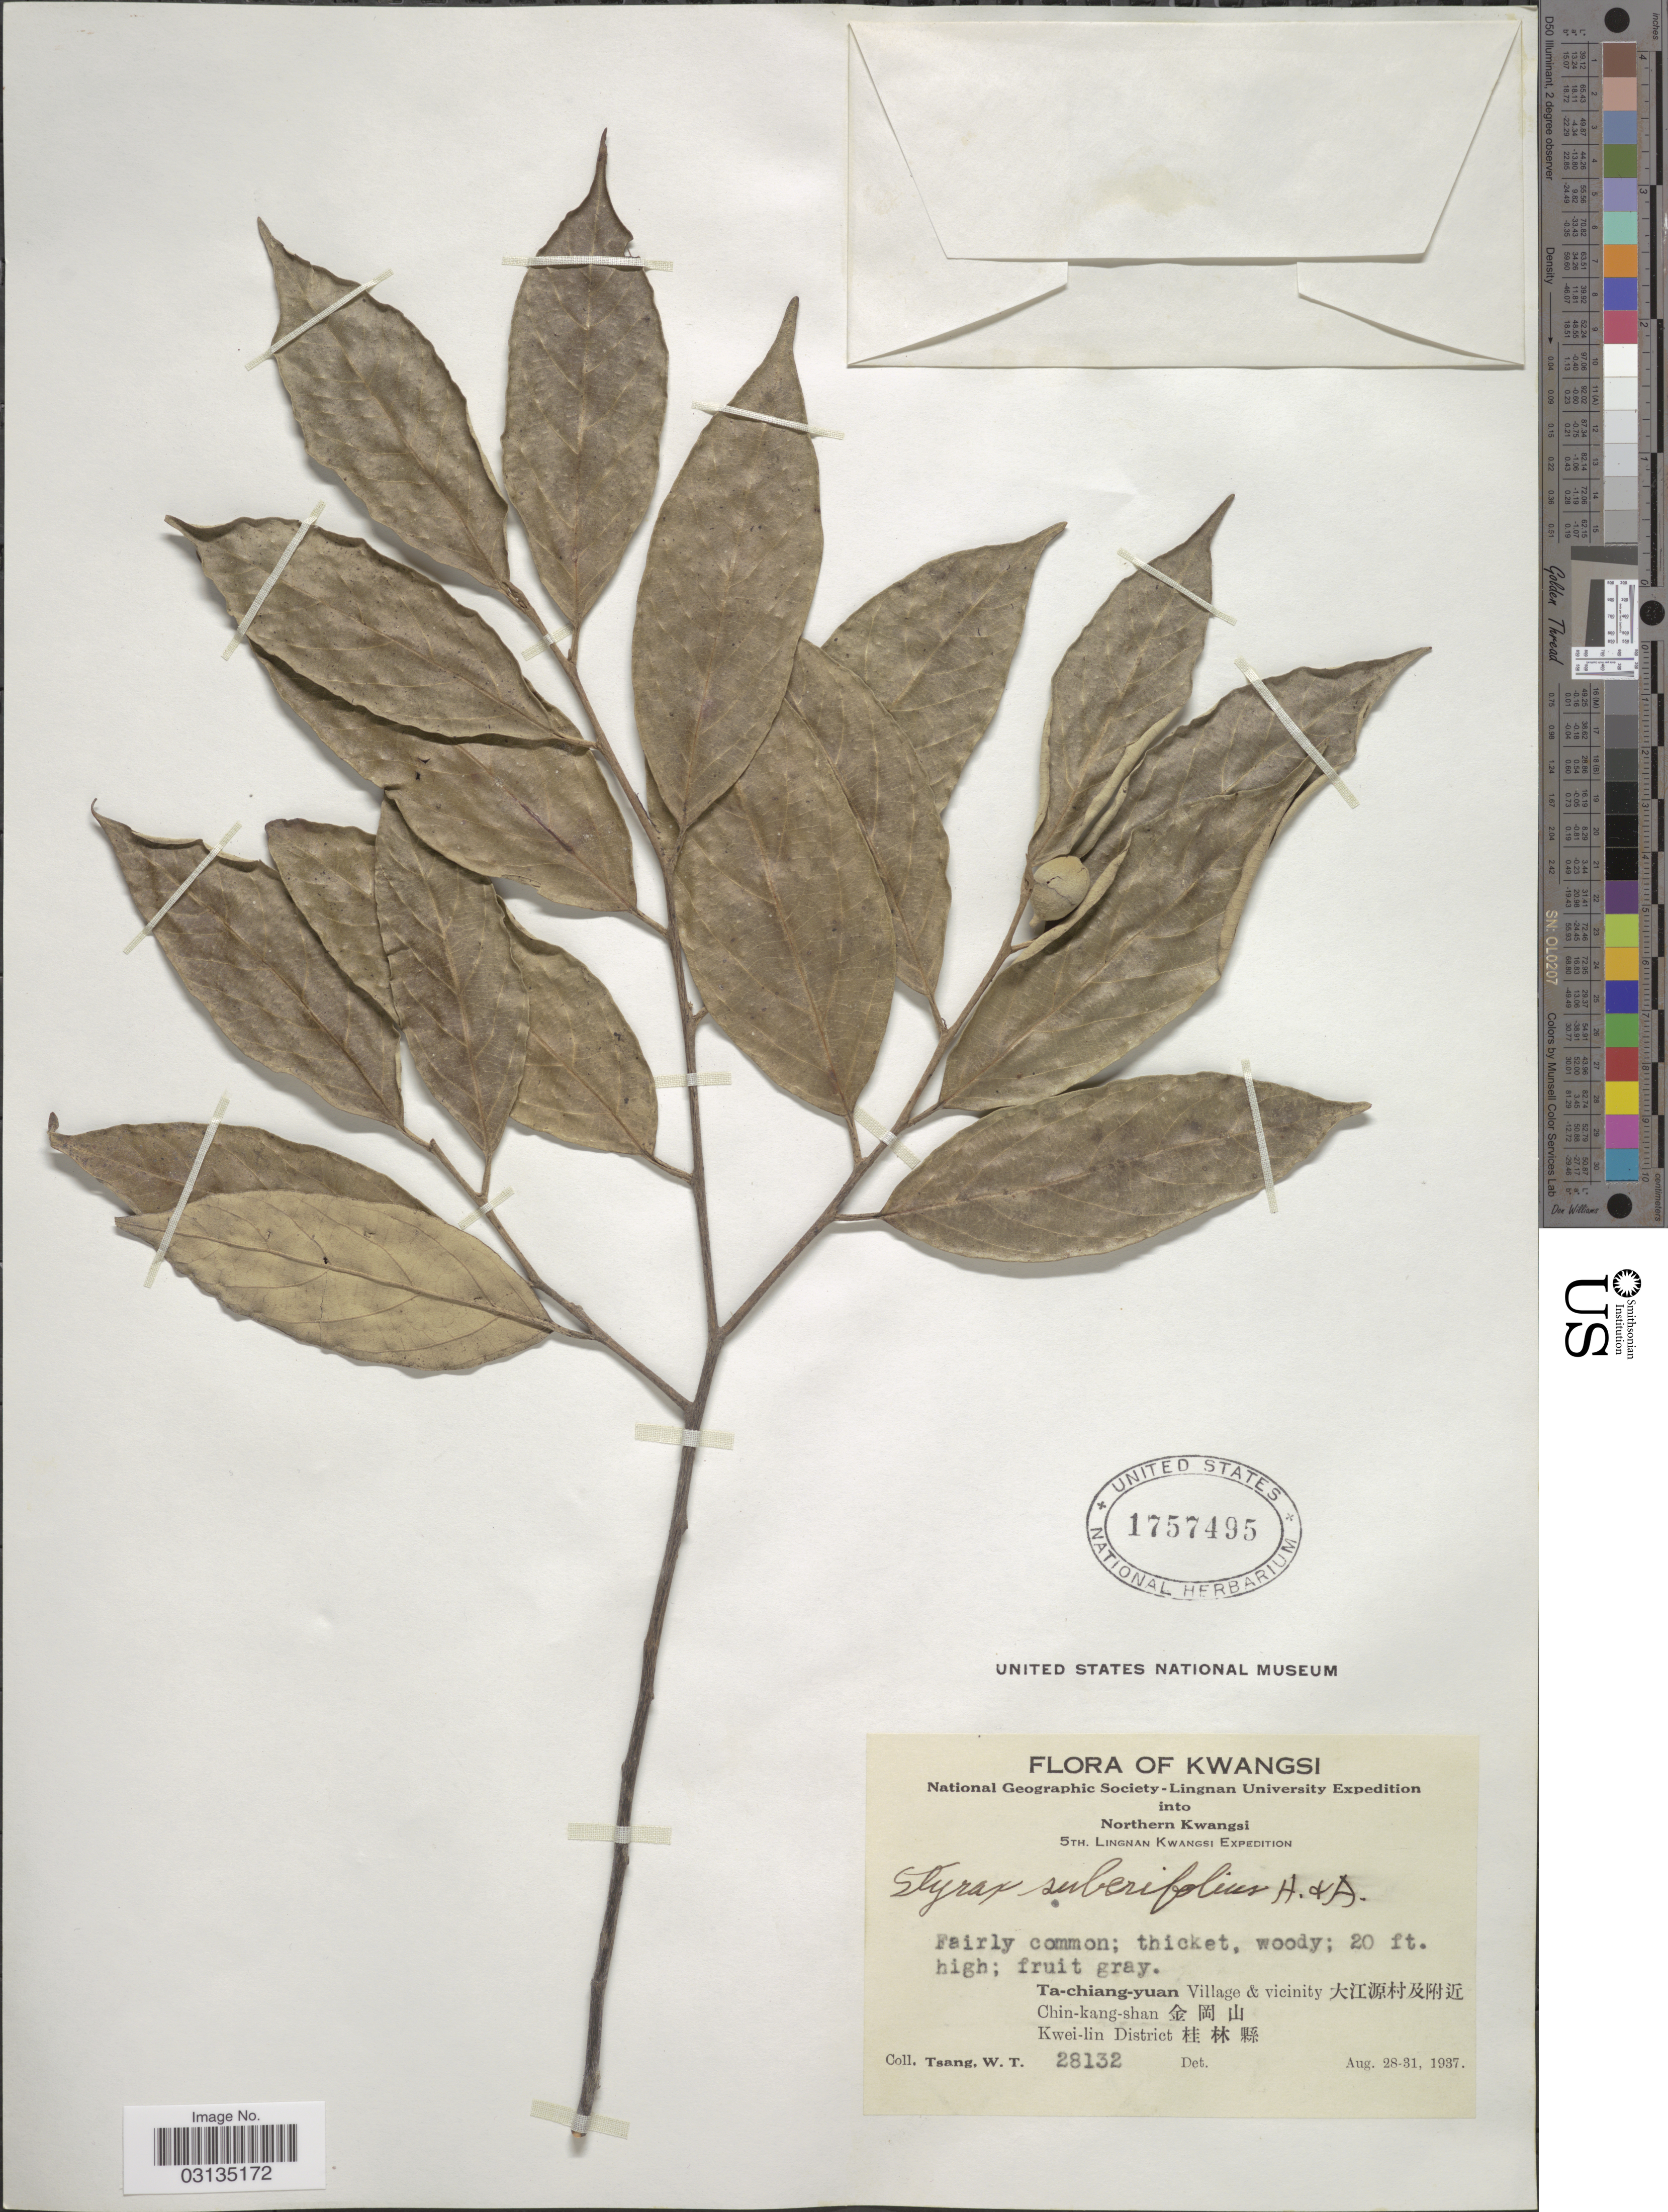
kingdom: Plantae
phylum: Tracheophyta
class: Magnoliopsida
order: Ericales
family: Styracaceae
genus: Styrax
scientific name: Styrax suberifolius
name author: Hook. & Arn.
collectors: W. T. Tsang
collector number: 28132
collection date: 1937-08-28/1937-08-31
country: China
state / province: Guangxi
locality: Northern Kwangsi, Ta-chiang-yuan Village & vicinity, Ching-kang-shan, Kwei-lin District.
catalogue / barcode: US 1757495